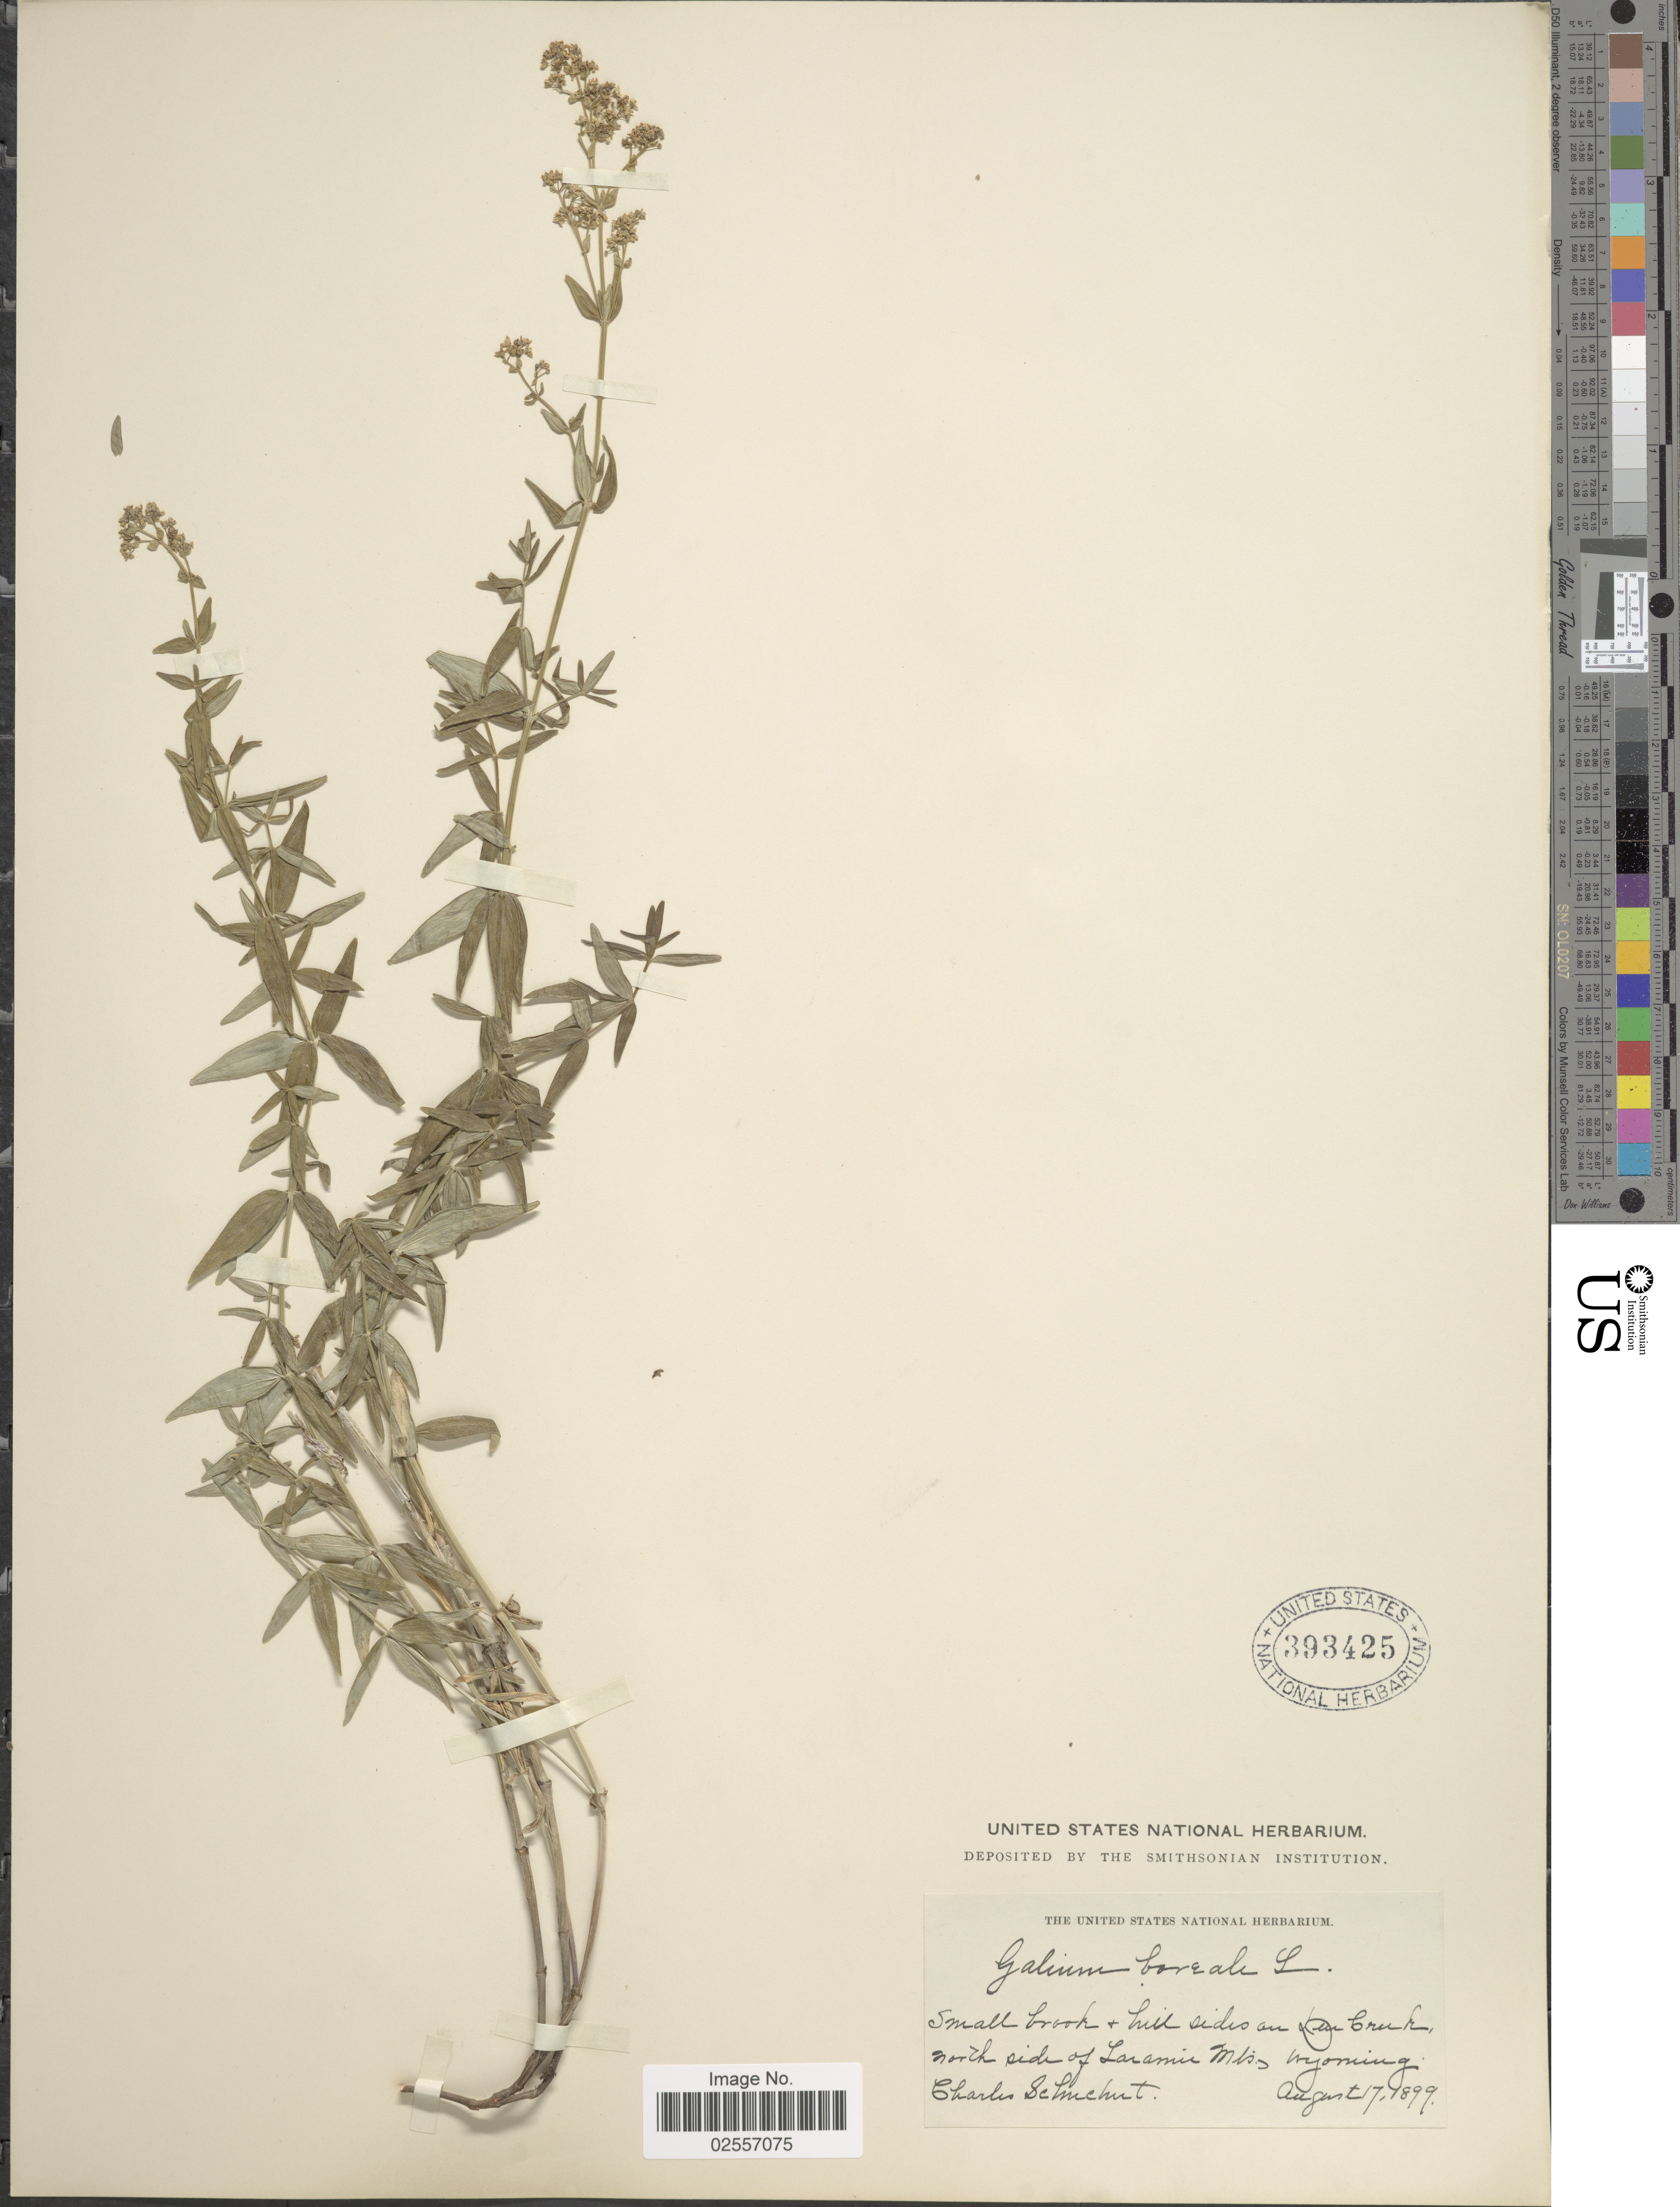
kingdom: Plantae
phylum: Tracheophyta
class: Magnoliopsida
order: Gentianales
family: Rubiaceae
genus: Galium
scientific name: Galium boreale L.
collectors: C. Schuchert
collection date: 1899-08-17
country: United States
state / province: Wyoming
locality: Small brook + hill sides on Bear Creek, north side of Laramie Mts.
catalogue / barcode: US 393425